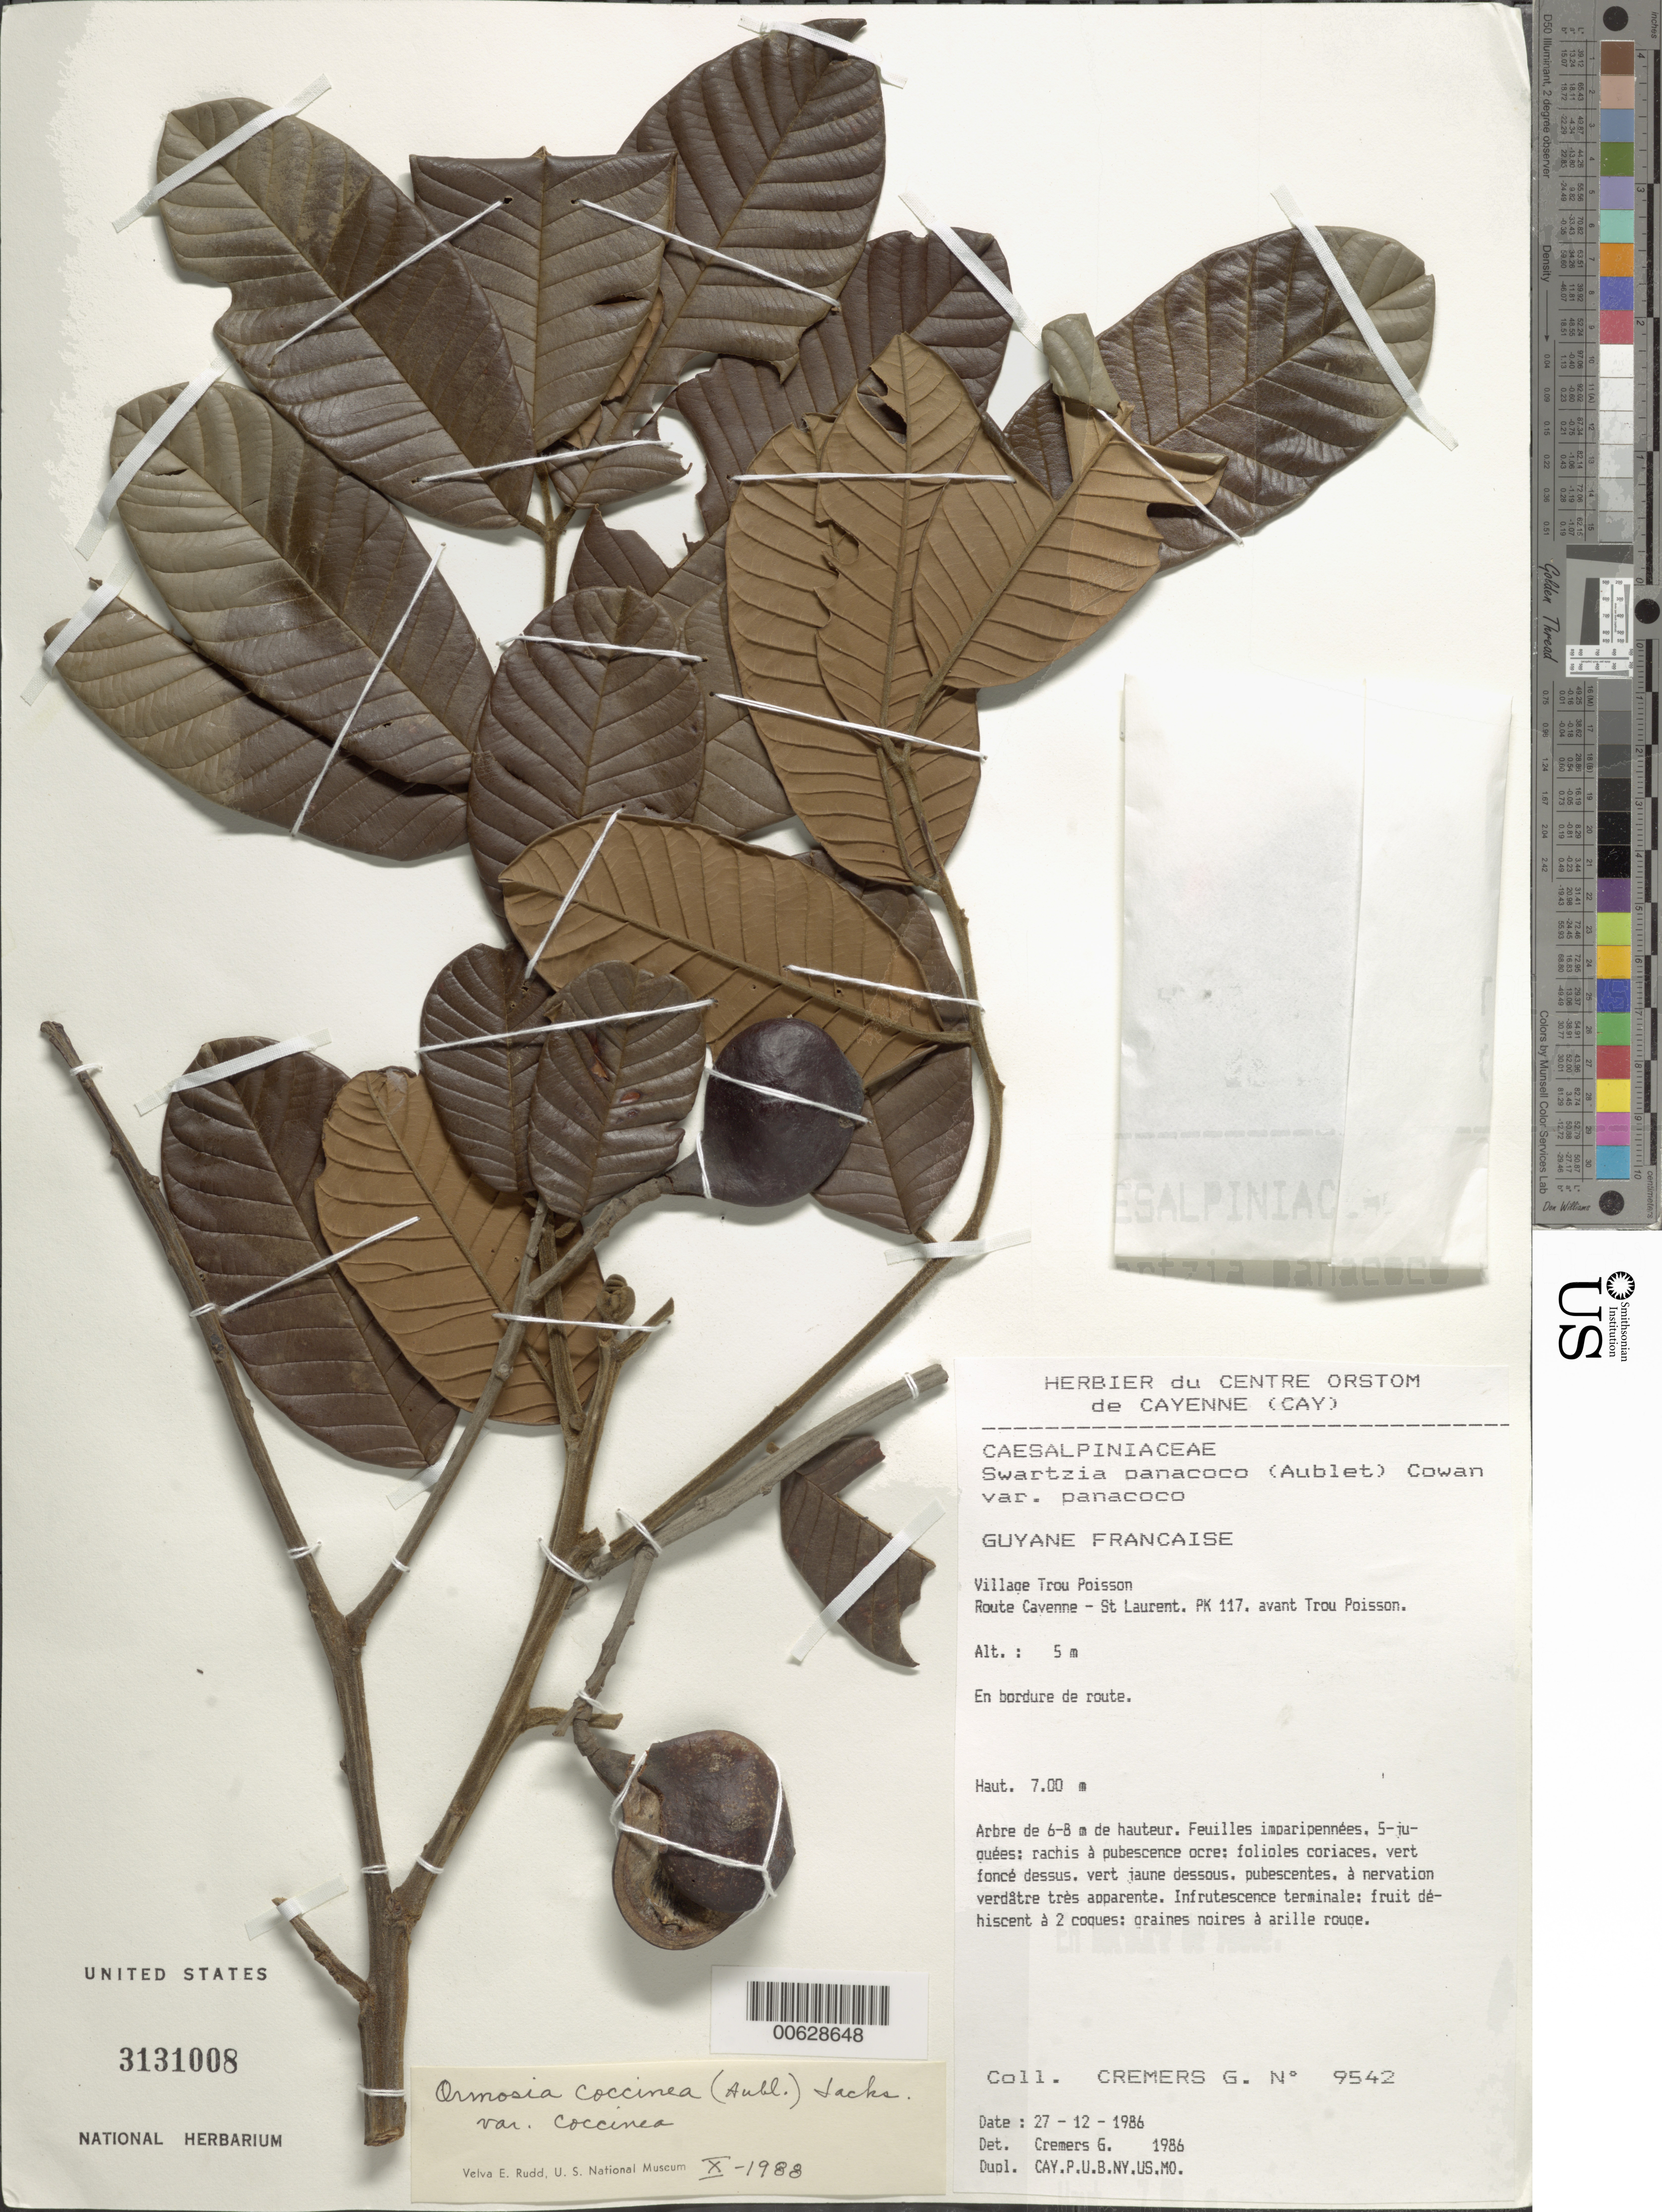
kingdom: Plantae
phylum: Tracheophyta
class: Magnoliopsida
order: Fabales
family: Fabaceae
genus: Ormosia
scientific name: Ormosia coccinea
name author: (Aubl.) Jacks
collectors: G. Cremers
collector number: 9542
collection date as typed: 27-Dec-86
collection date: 1986-12-27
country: French Guiana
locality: Trou Poison Village, Route Cayenne-St. Laurent, PK 117, avant Trou Poisson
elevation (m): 5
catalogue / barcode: US 3131008